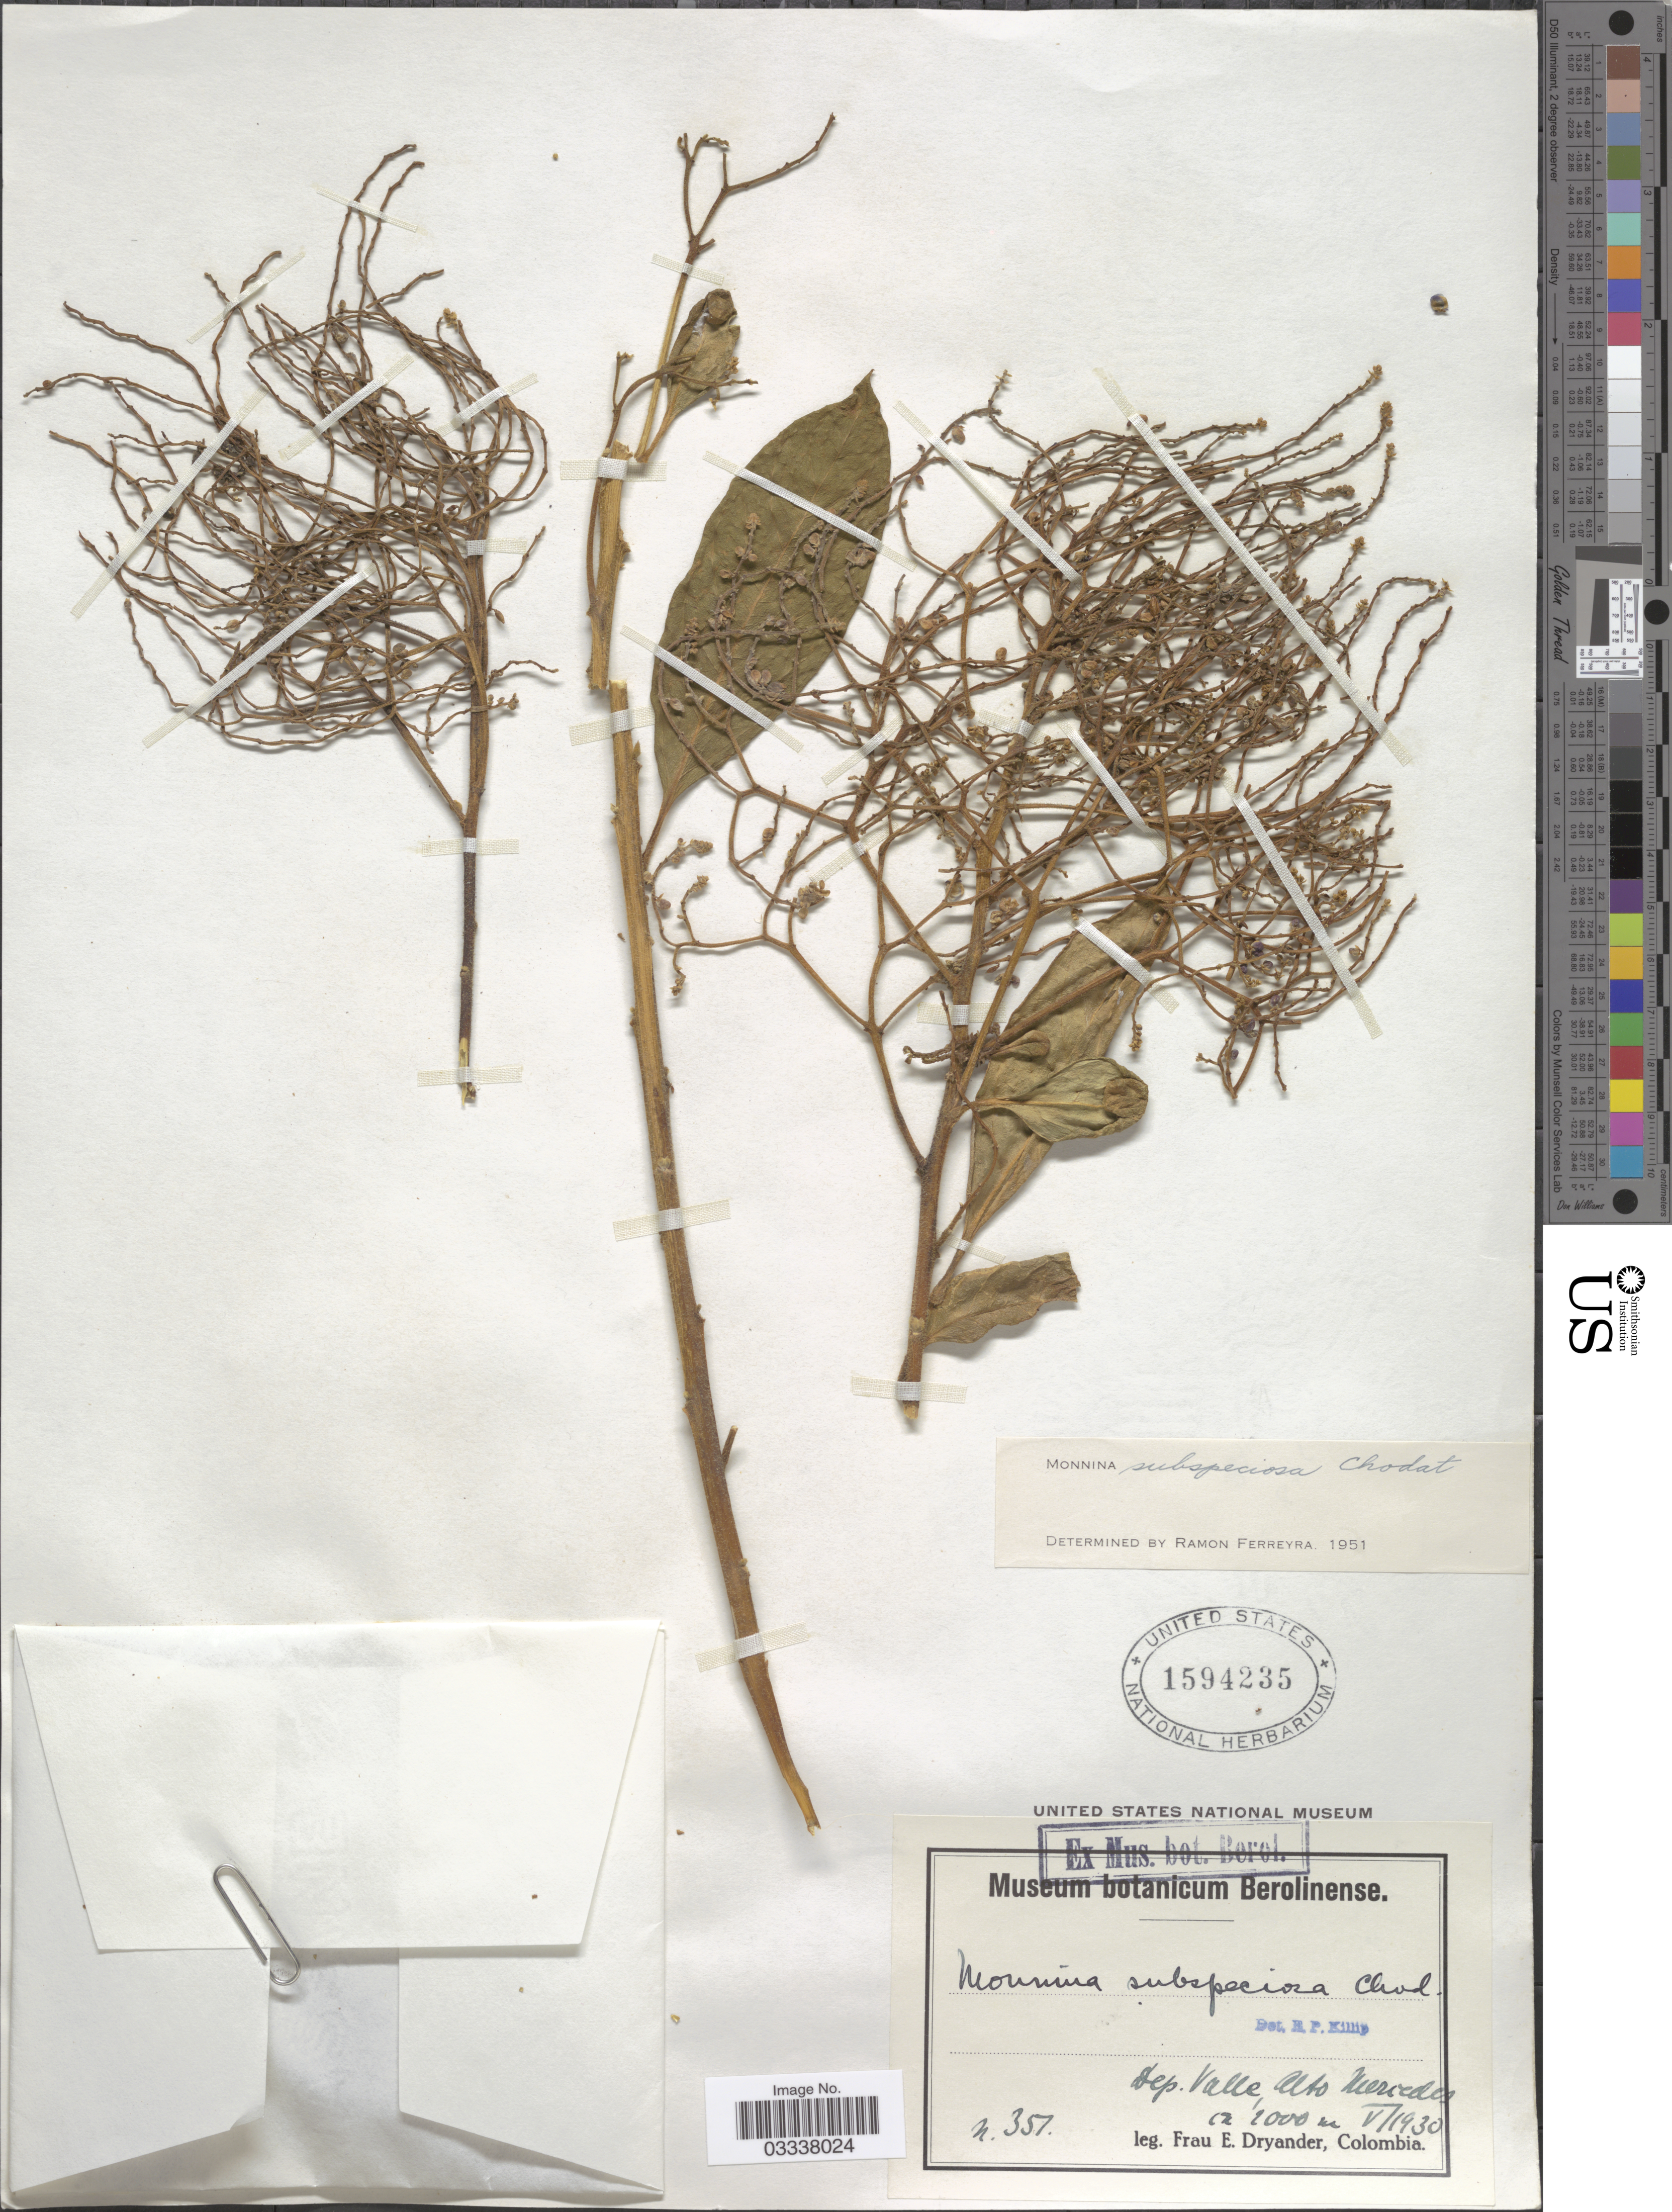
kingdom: Plantae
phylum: Tracheophyta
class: Magnoliopsida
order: Fabales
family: Polygalaceae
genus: Monnina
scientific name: Monnina subspeciosa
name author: Chodat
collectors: F. Dryander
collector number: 351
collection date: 1930-05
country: Colombia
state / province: Valle del Cauca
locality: Dep. Valle, Alto Mercedes.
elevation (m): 2000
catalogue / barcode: US 1594235